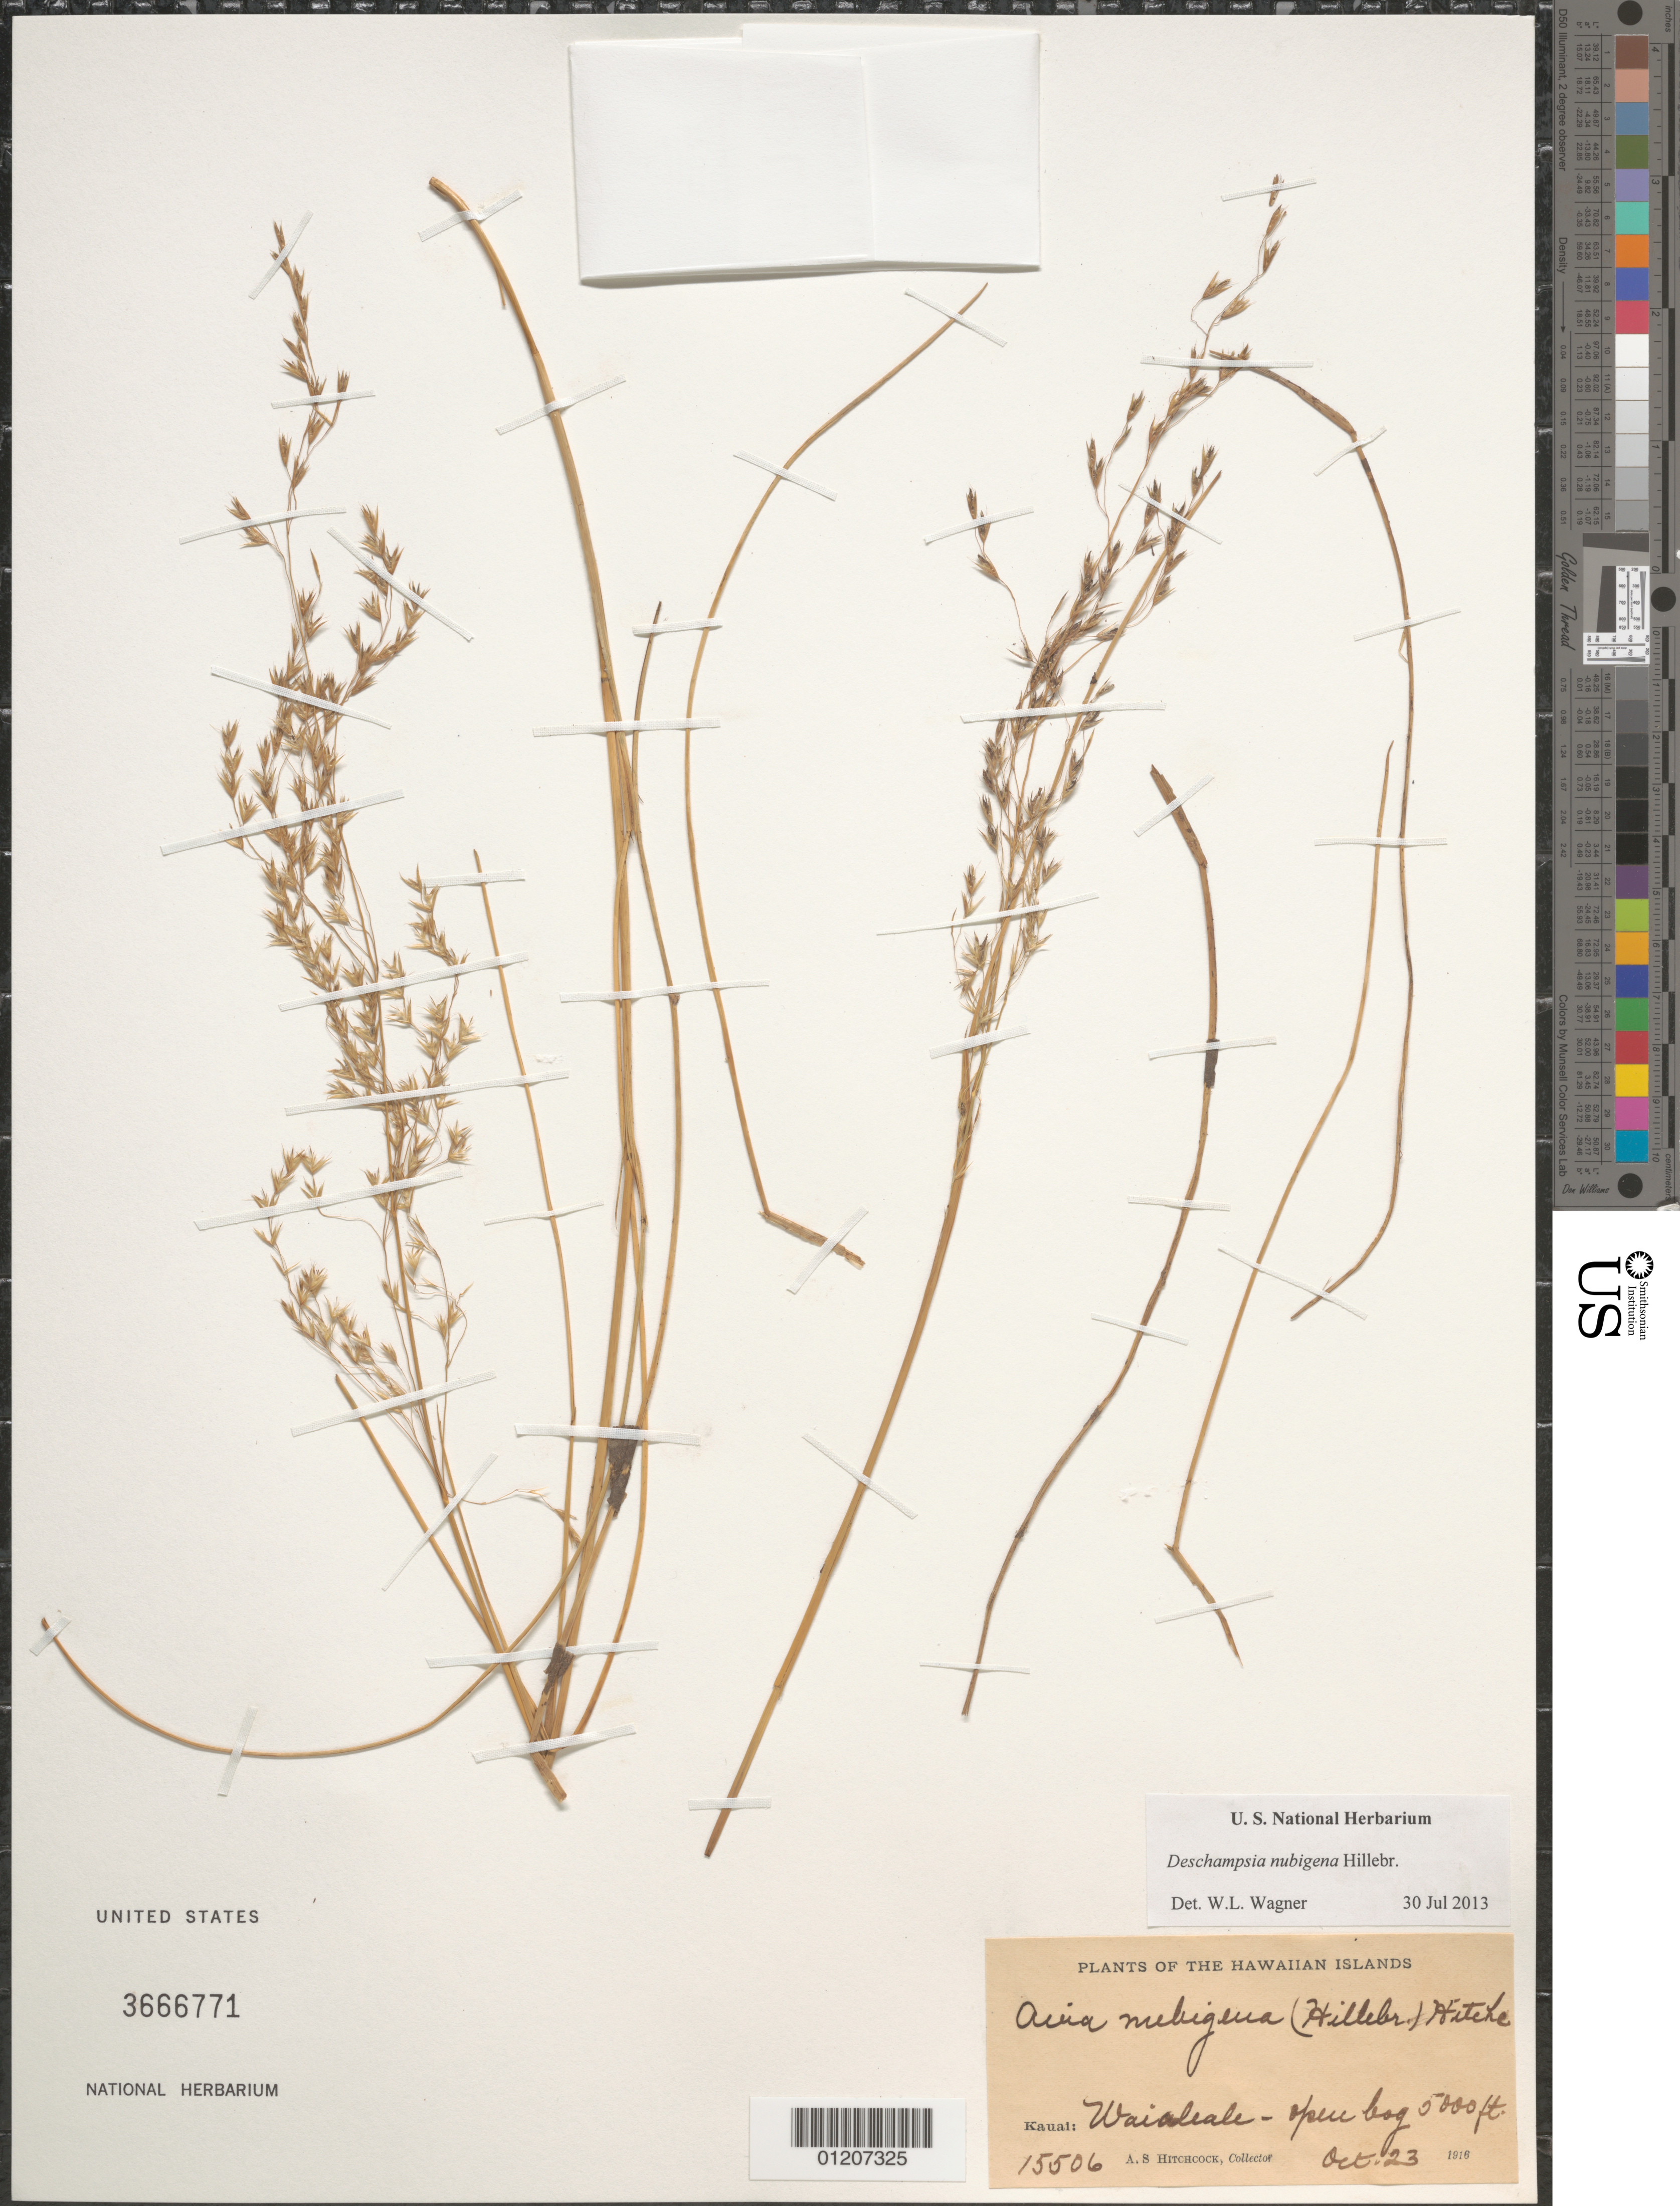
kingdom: Plantae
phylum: Tracheophyta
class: Liliopsida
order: Poales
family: Poaceae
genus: Deschampsia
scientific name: Deschampsia nubigena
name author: Hillebr.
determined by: Wagner, W. L., (BOT), Smithsonian Institution - National Museum of Natural History (UNITED STATES)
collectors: A. S. Hitchcock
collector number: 15506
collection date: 1916-10-23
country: United States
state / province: Hawaii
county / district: Kaui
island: Kaua'i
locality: Waialeale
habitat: Open bog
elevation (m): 1524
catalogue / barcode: US 3666771